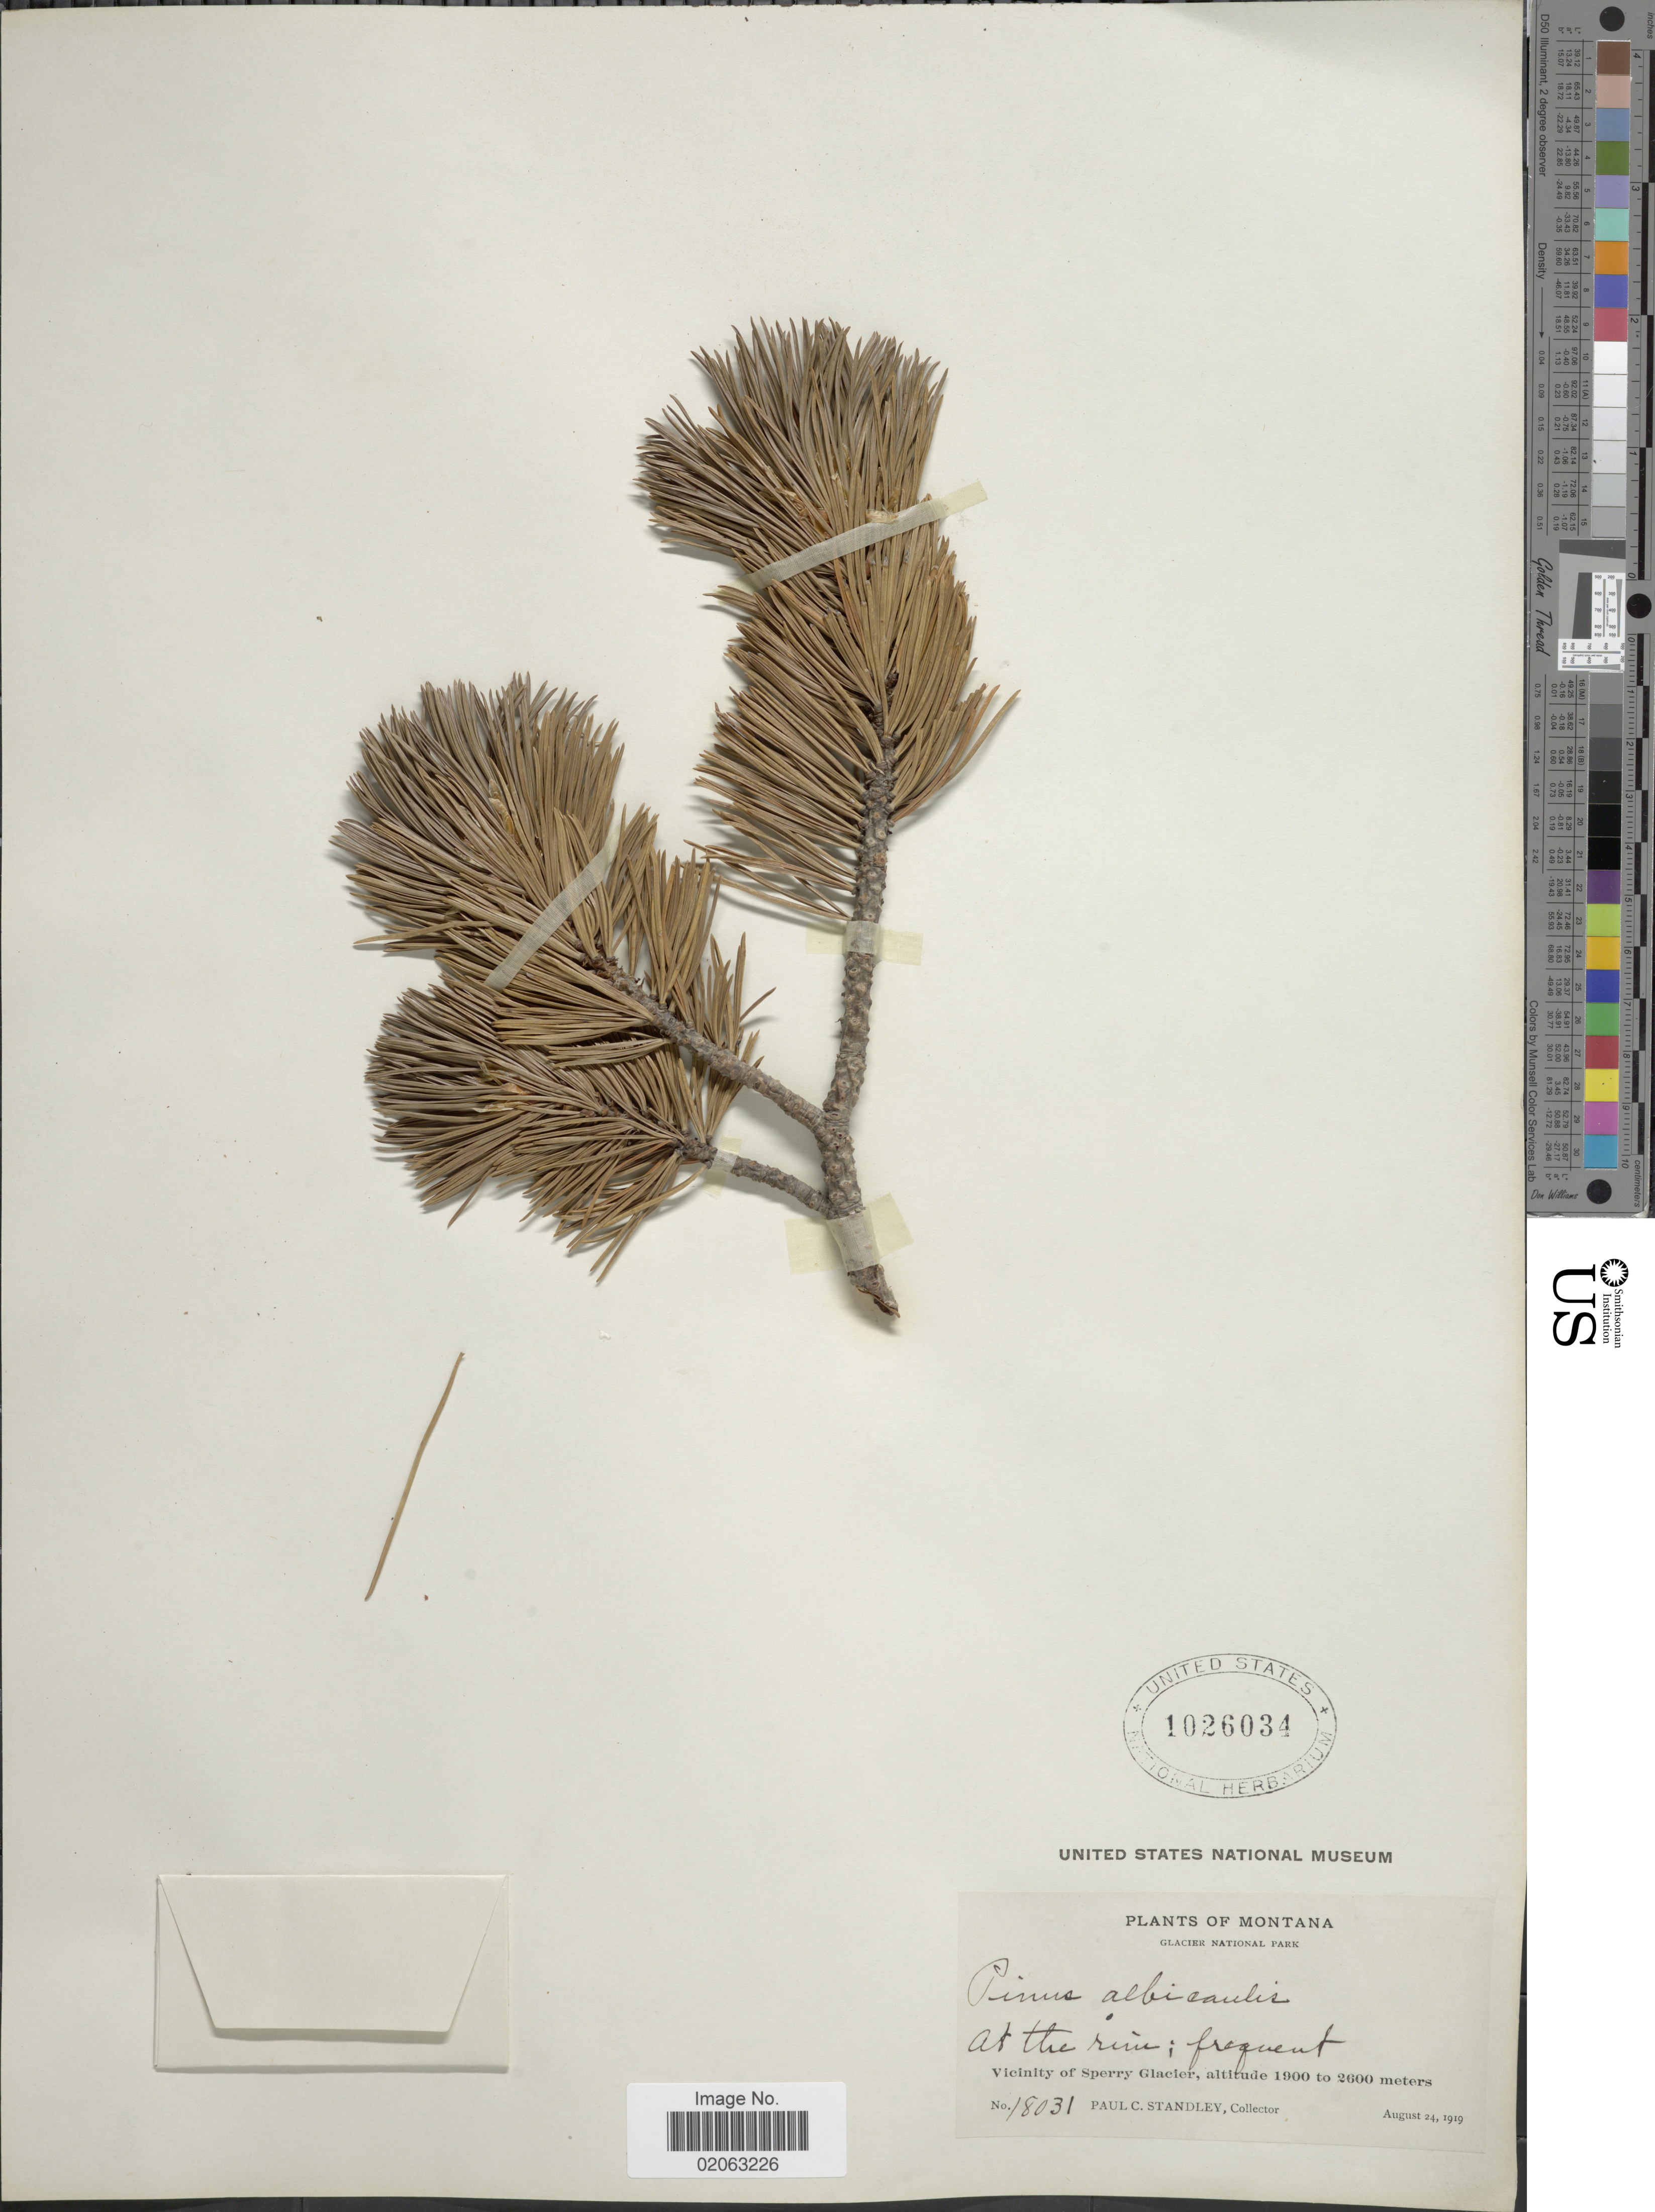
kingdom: Plantae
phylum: Tracheophyta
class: Pinopsida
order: Pinales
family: Pinaceae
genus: Pinus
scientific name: Pinus albicaulis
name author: Engelm.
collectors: P. C. Standley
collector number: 18031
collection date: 1919-08-24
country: United States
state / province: Montana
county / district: Flathead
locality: Glacier National Park, At the rim; frequent, Vicinity of Sperry Glacier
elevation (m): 1900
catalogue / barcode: US 1026034